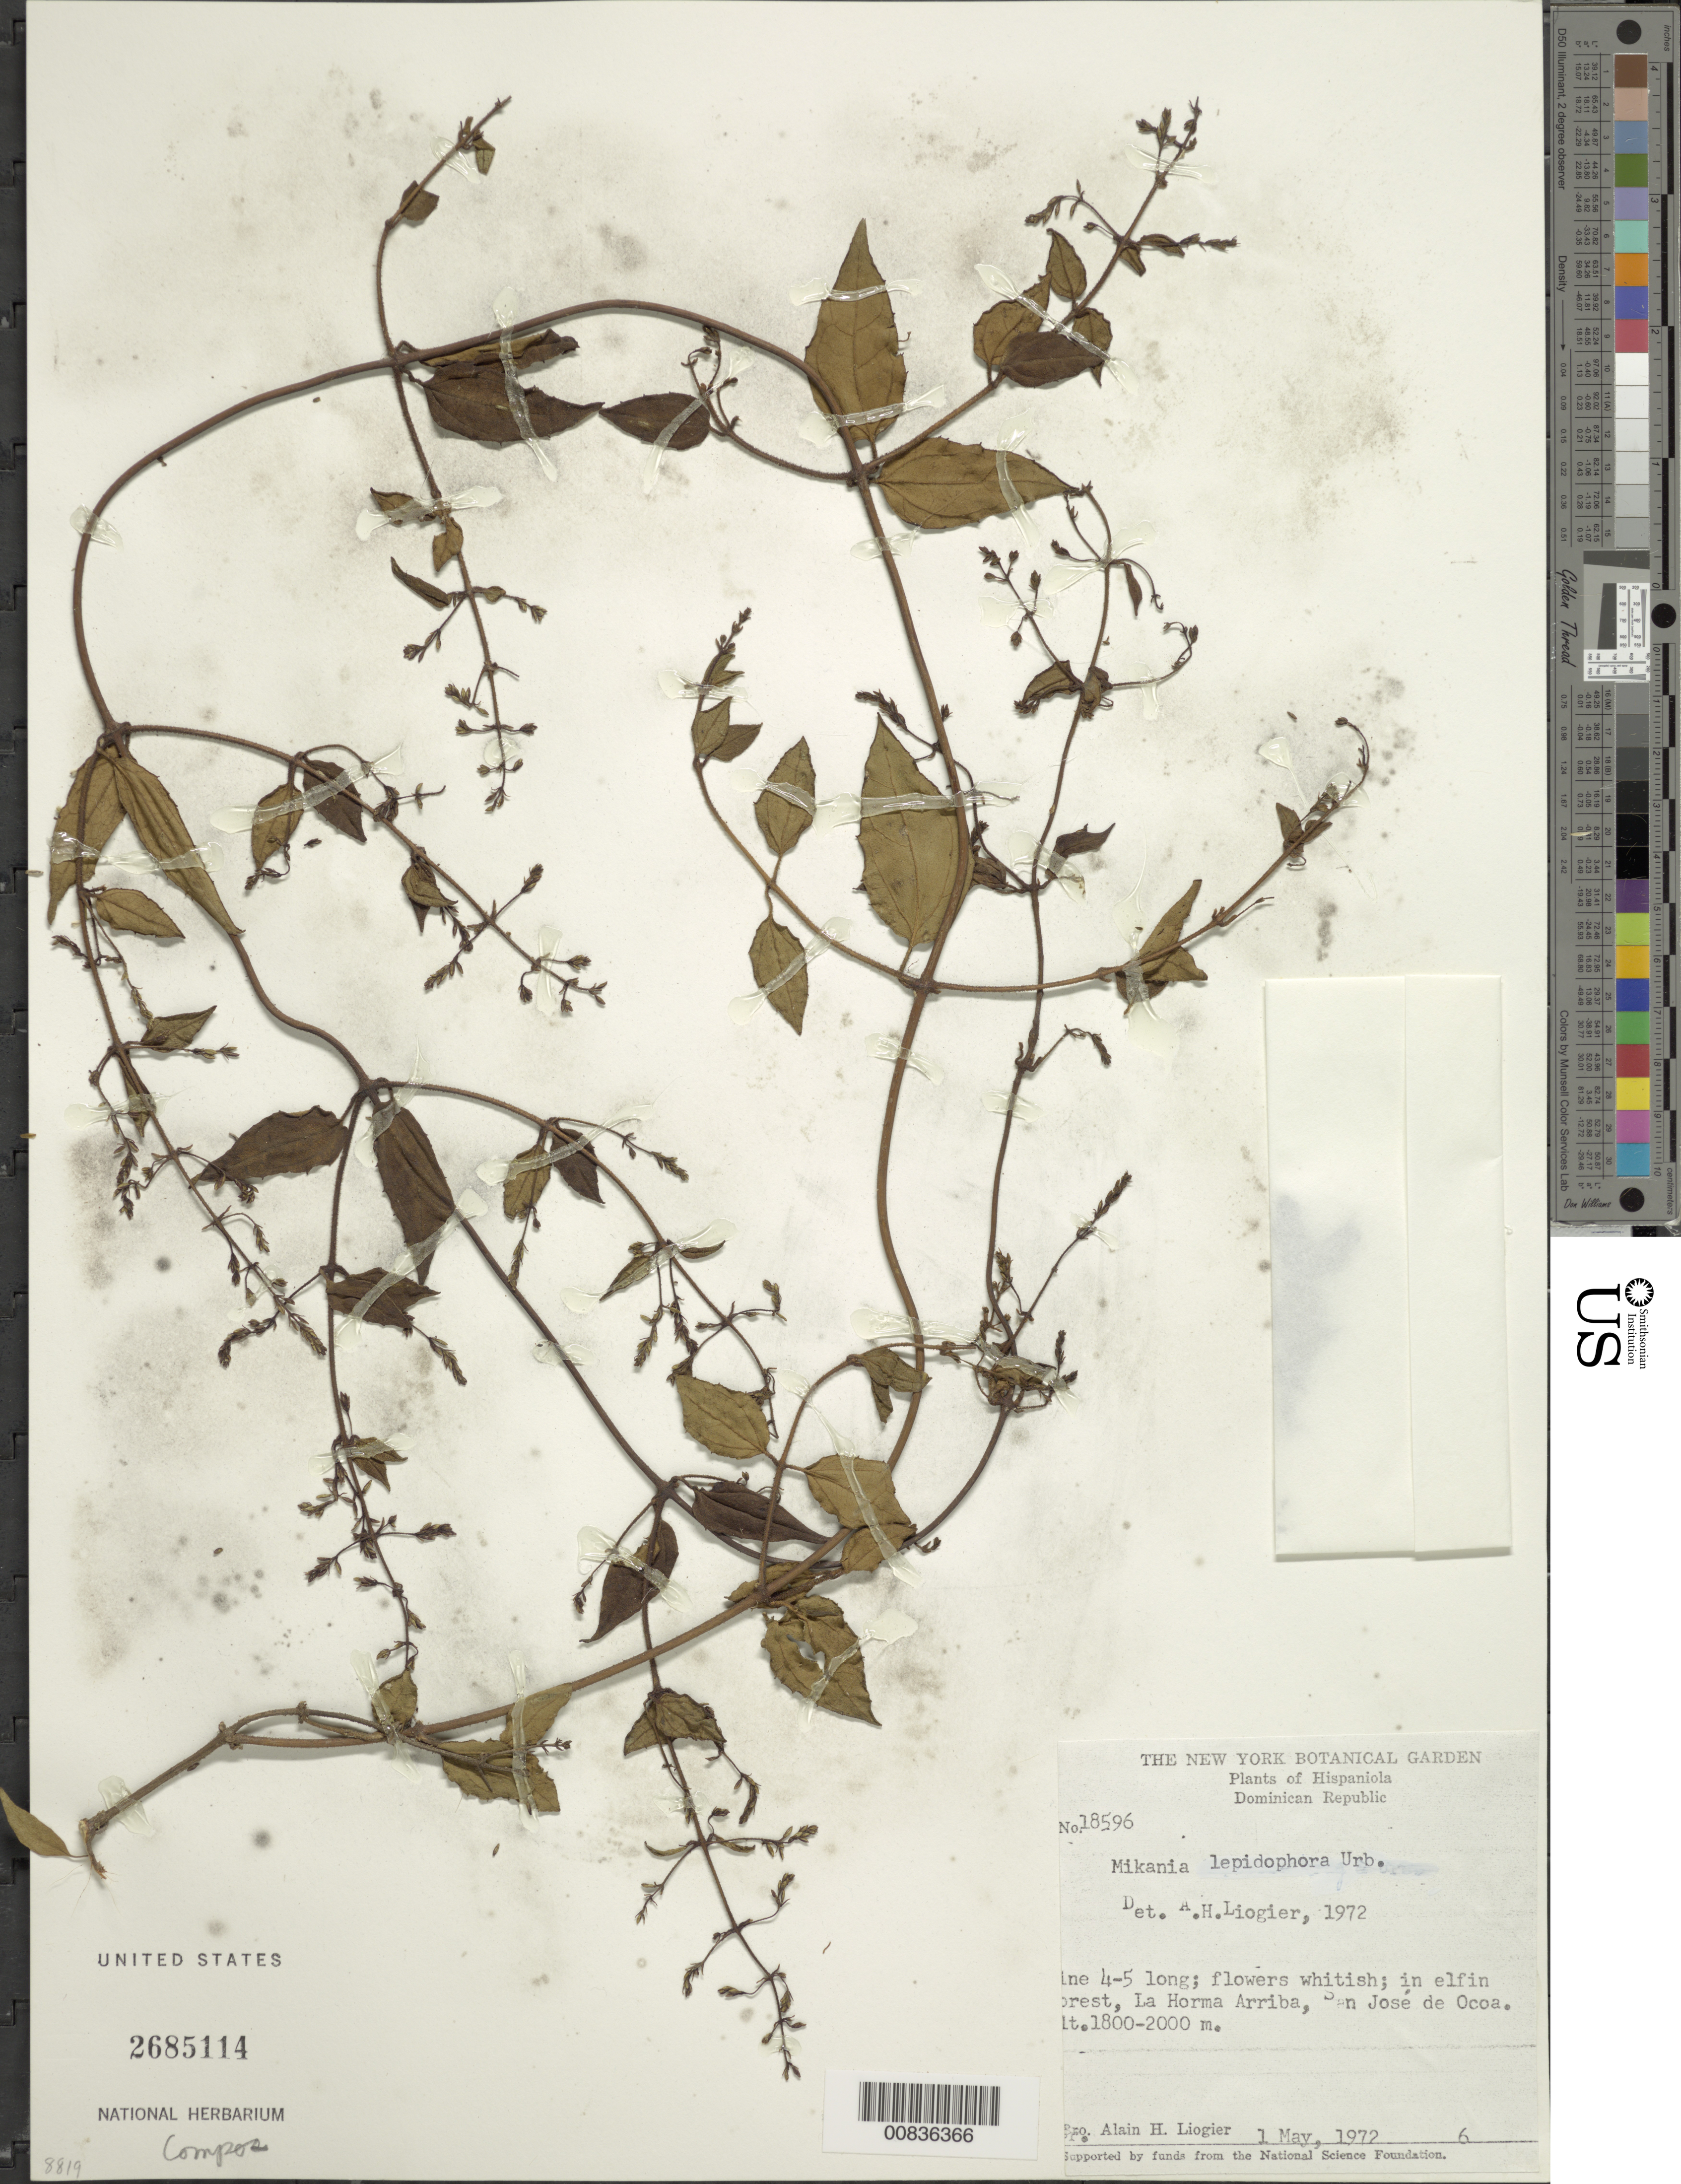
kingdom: Plantae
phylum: Tracheophyta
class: Magnoliopsida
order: Asterales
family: Asteraceae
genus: Mikania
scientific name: Mikania lepidophora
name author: Urb.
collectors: A. H. Liogier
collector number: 18596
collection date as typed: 01 May 1972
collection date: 1972-05-01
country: Dominican Republic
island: Hispaniola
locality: La Horma Arriva, San José de Ocoa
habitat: In elfin forest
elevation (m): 1800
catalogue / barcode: US 2685114